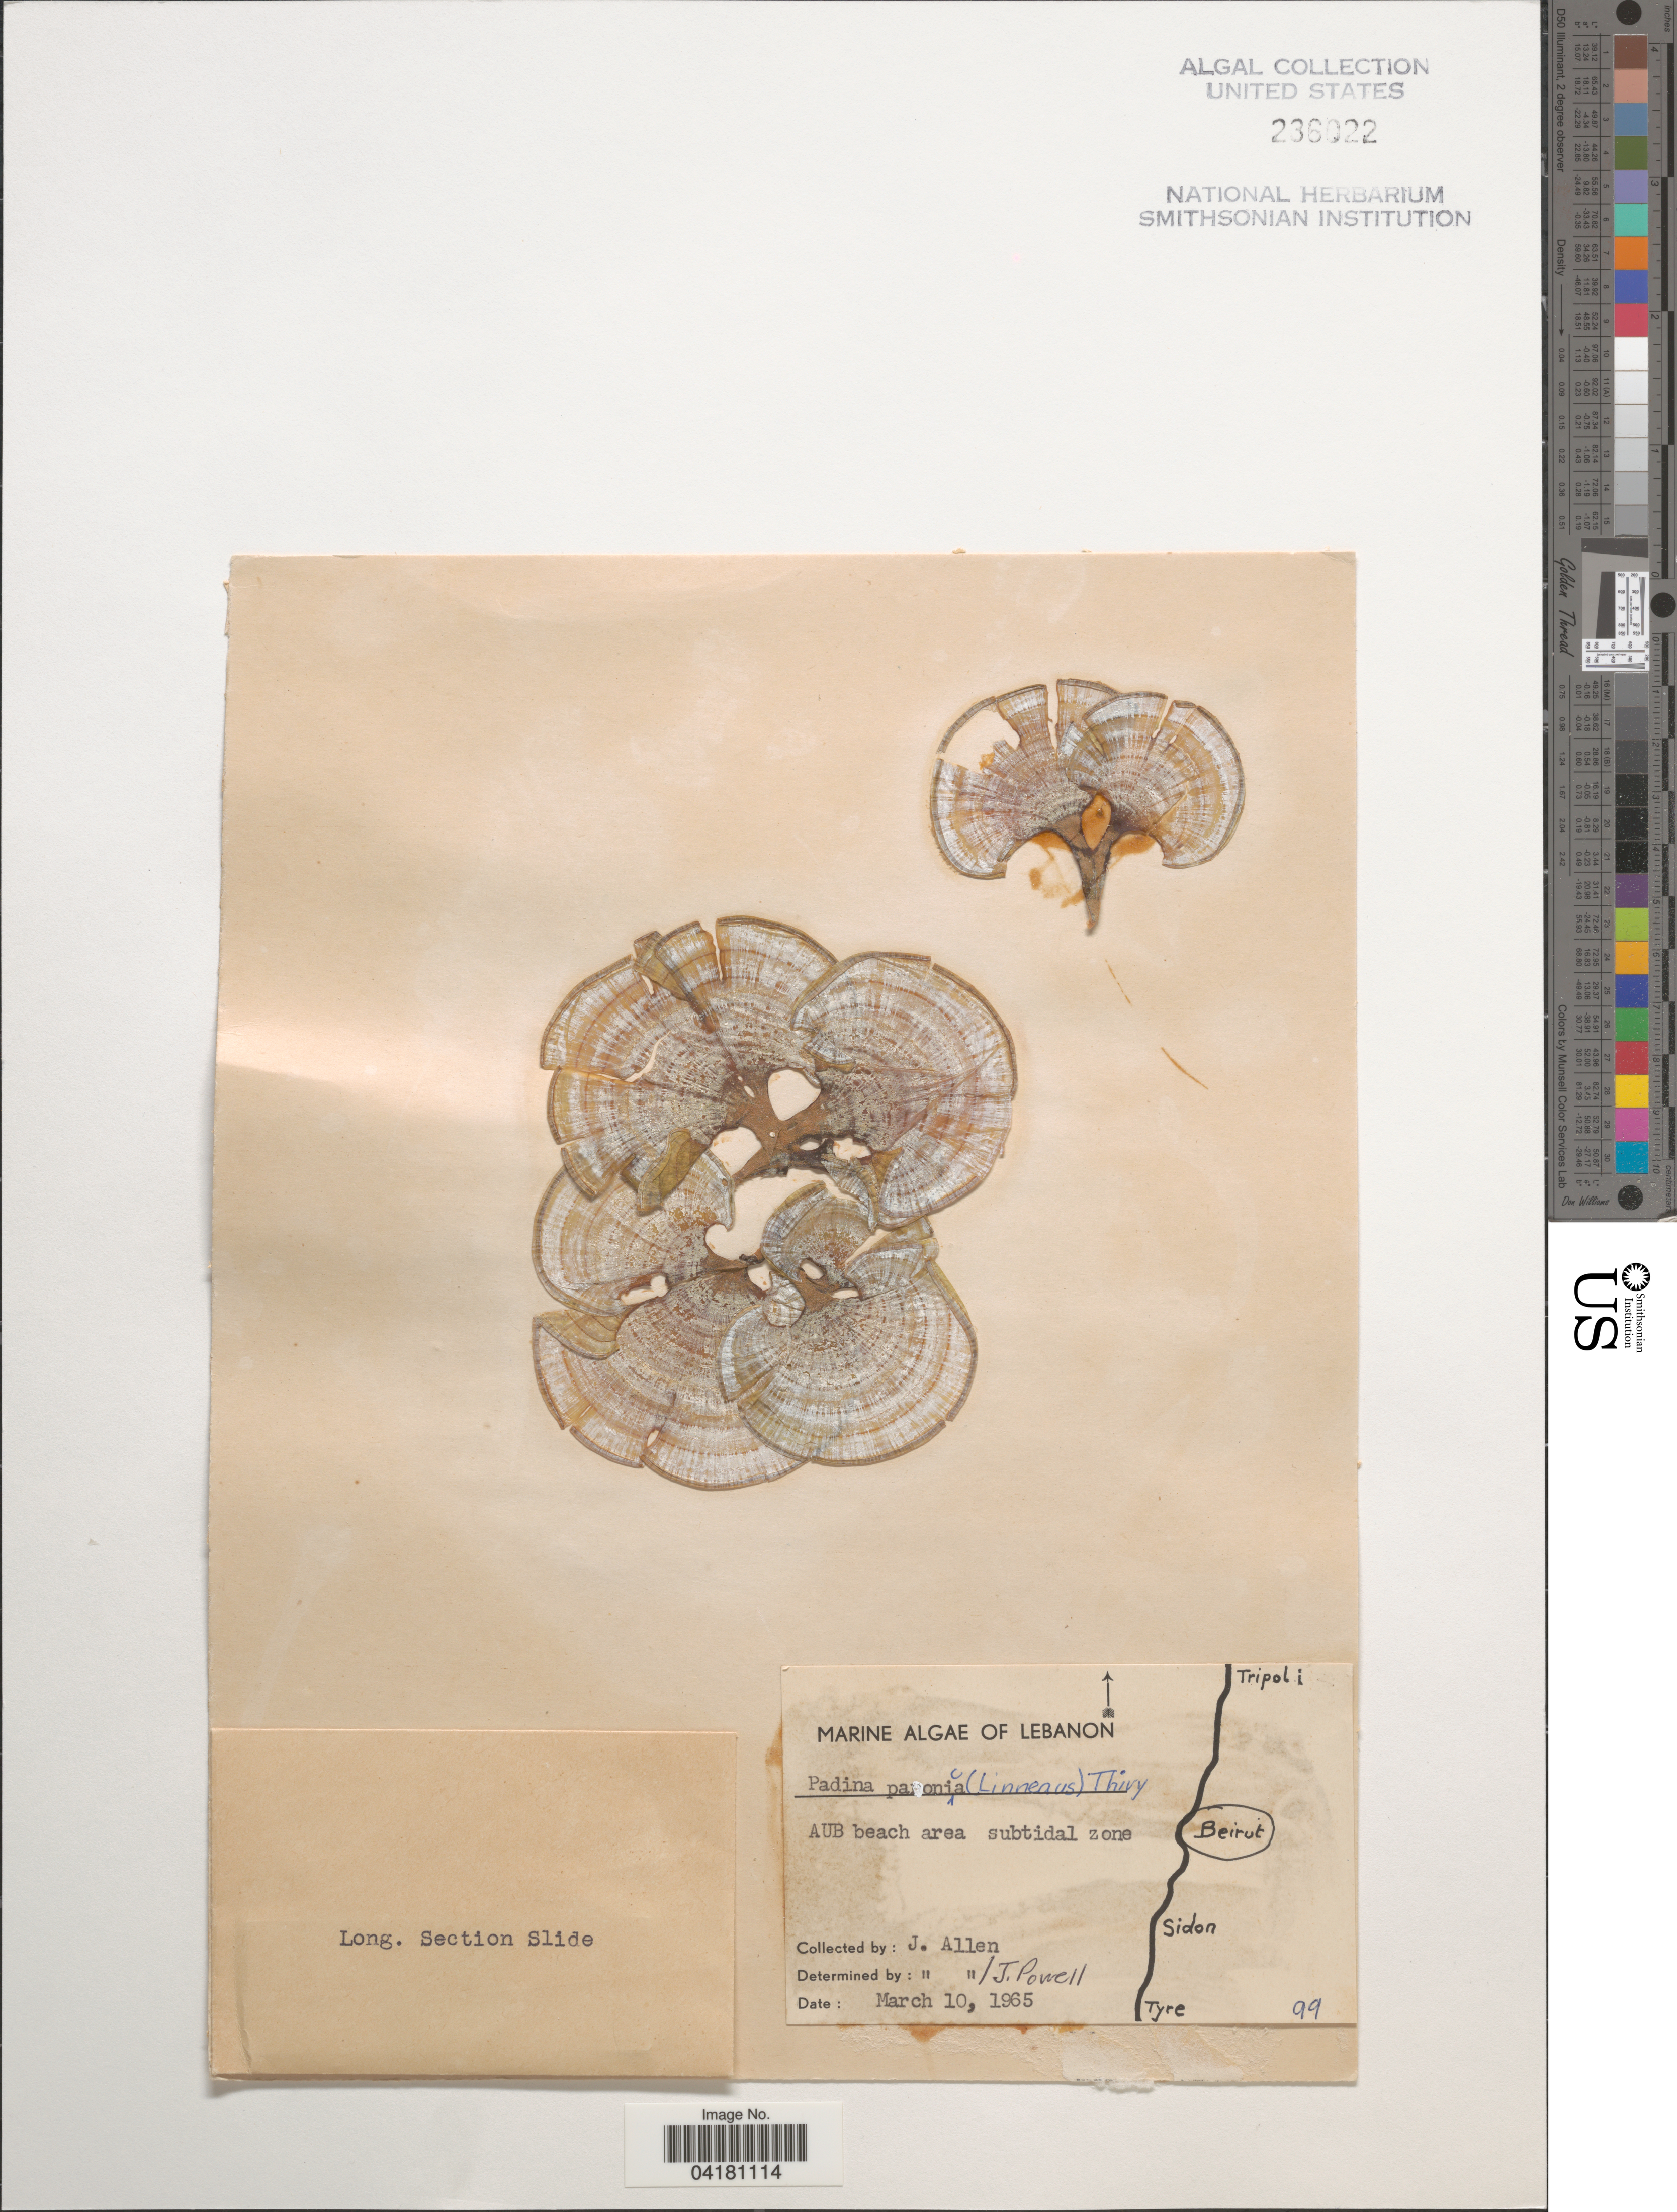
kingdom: Chromista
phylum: Ochrophyta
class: Phaeophyceae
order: Dictyotales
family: Dictyotaceae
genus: Padina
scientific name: Padina pavonica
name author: (L.) Thivy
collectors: J. Allen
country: Lebanon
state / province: Beyrouth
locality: AUB beach area subtidal zone. Beirut.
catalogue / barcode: US 236022